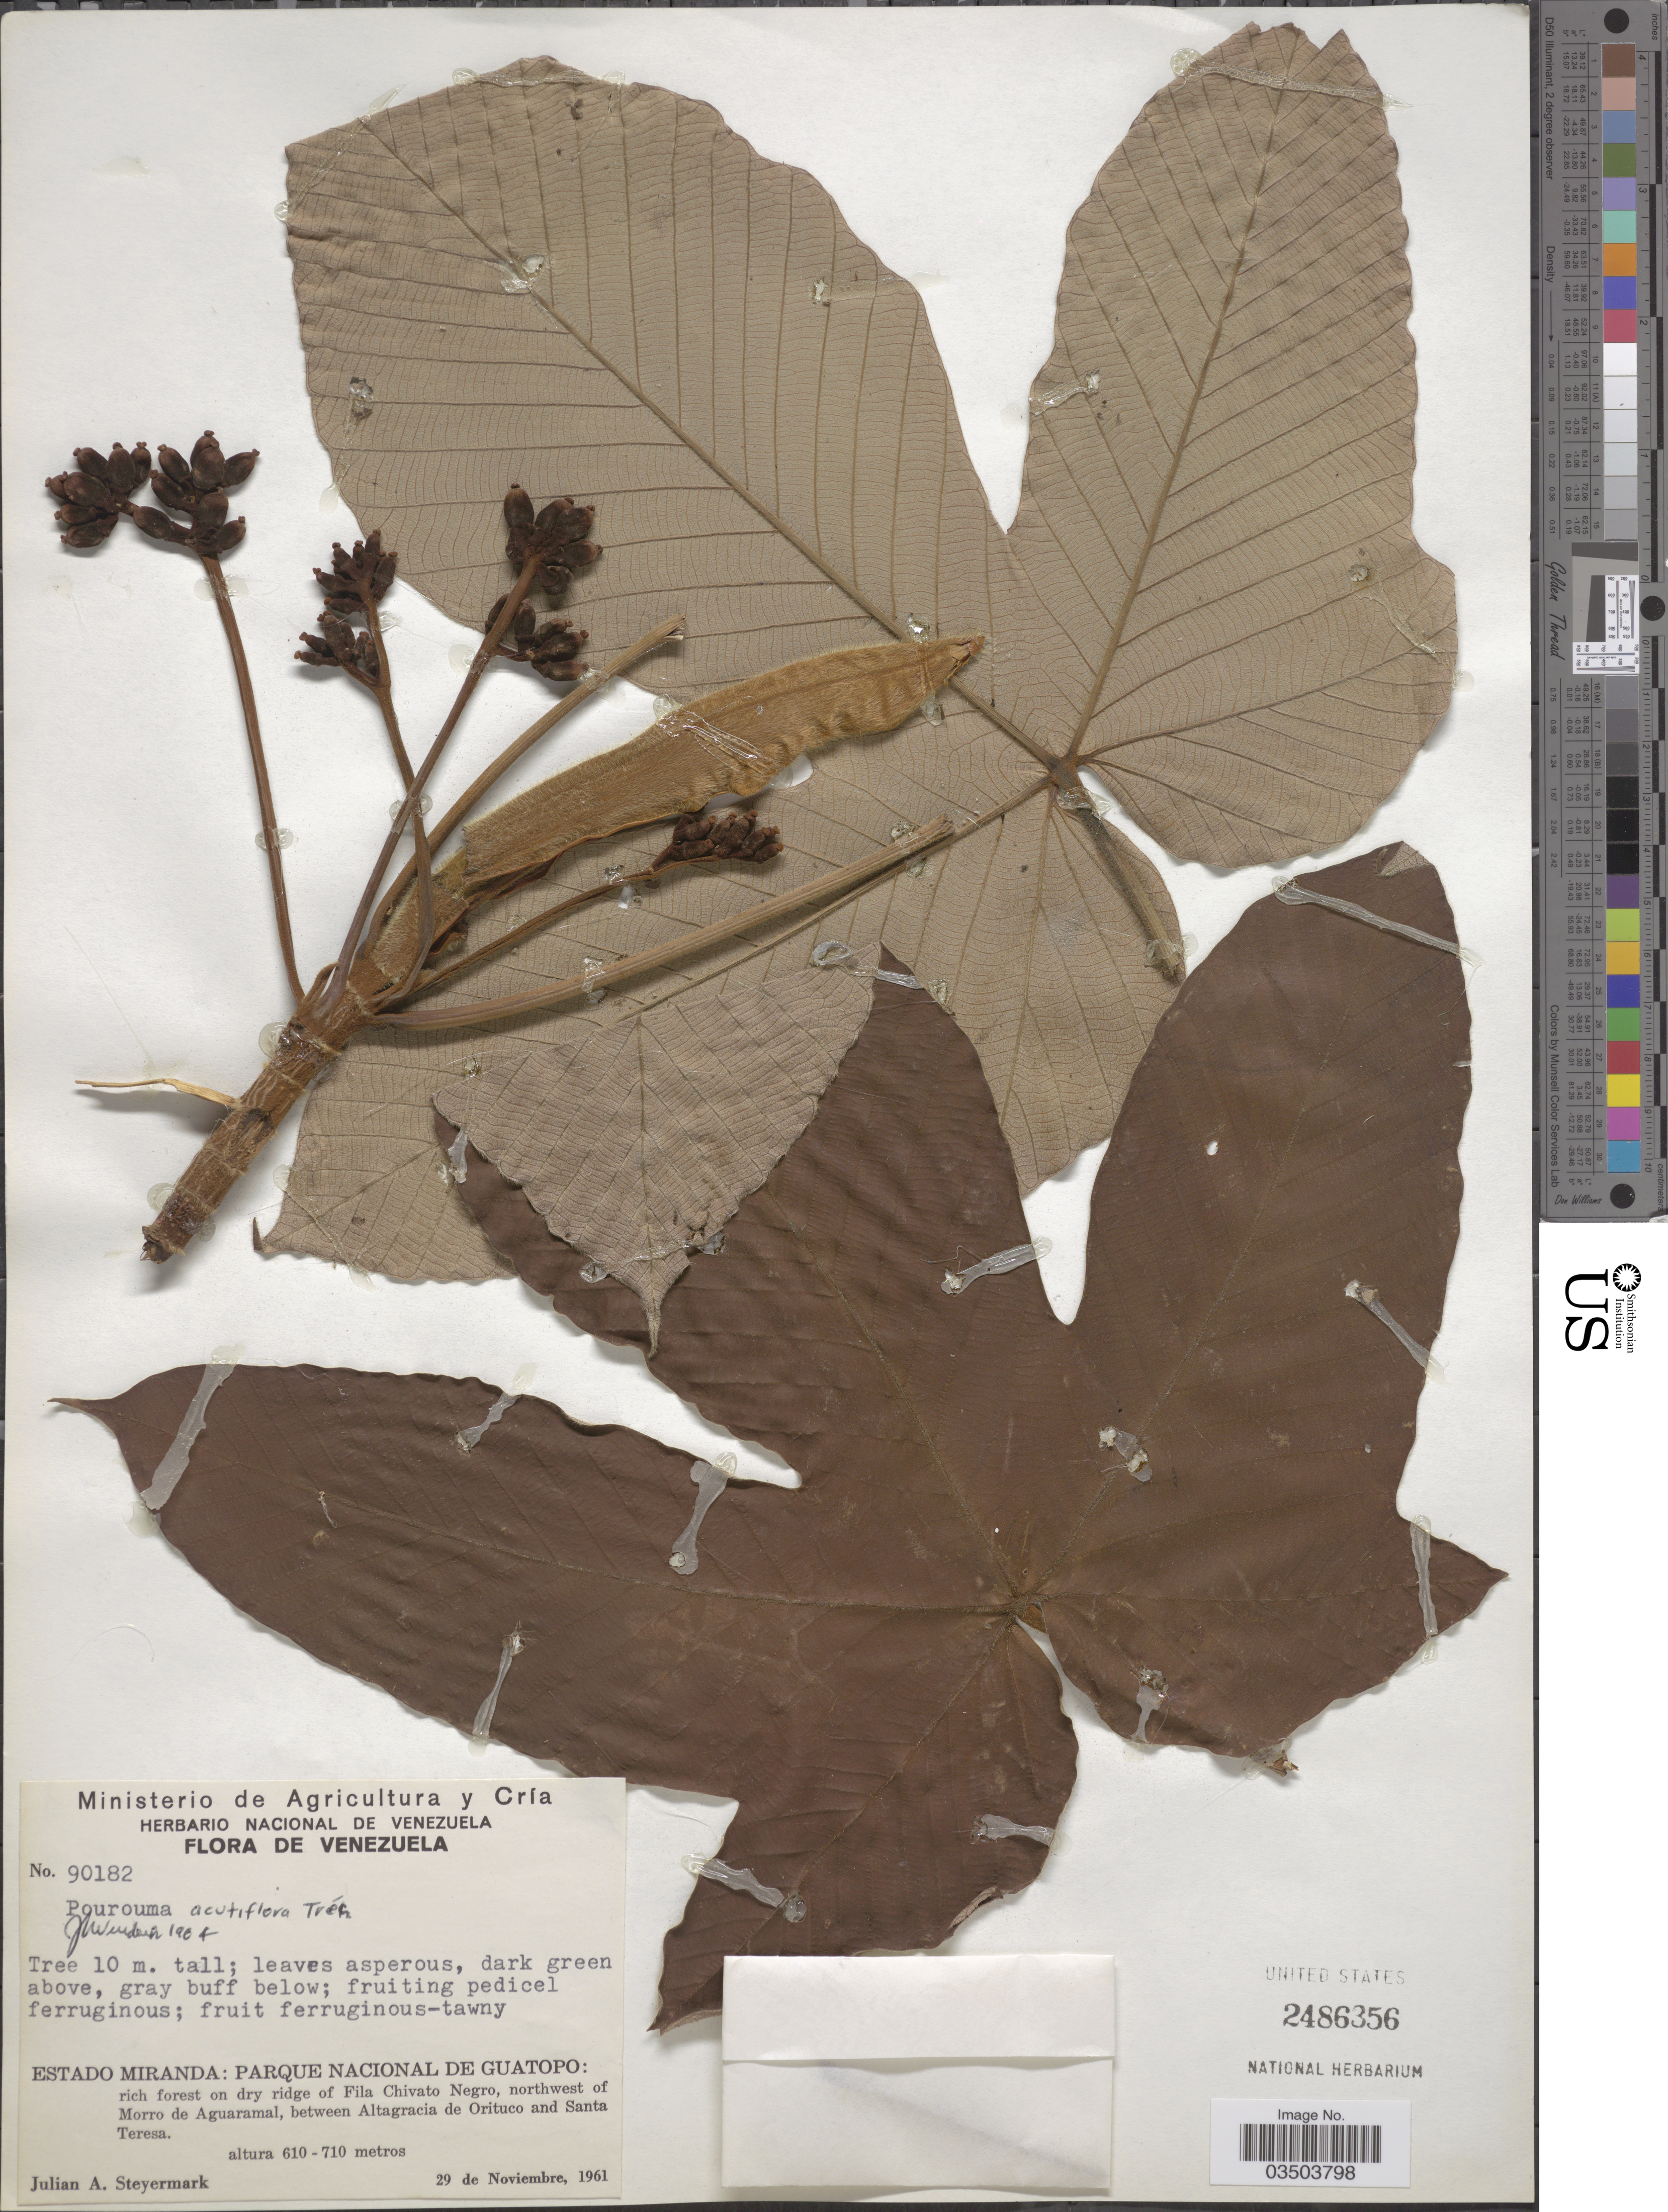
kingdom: Plantae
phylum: Tracheophyta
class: Magnoliopsida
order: Rosales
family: Urticaceae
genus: Pourouma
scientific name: Pourouma acutiflora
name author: Trécul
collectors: J. Steyermark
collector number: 90182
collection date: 1961-11-29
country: Venezuela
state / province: Miranda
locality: Parque Nacional de Guatopo: rich forest on dry ridge of Fila Chivato Negro, northwest of Morro de Aguaramal, between Altagracia de Orituco and Santa Teresa.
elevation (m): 610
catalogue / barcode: US 2486356